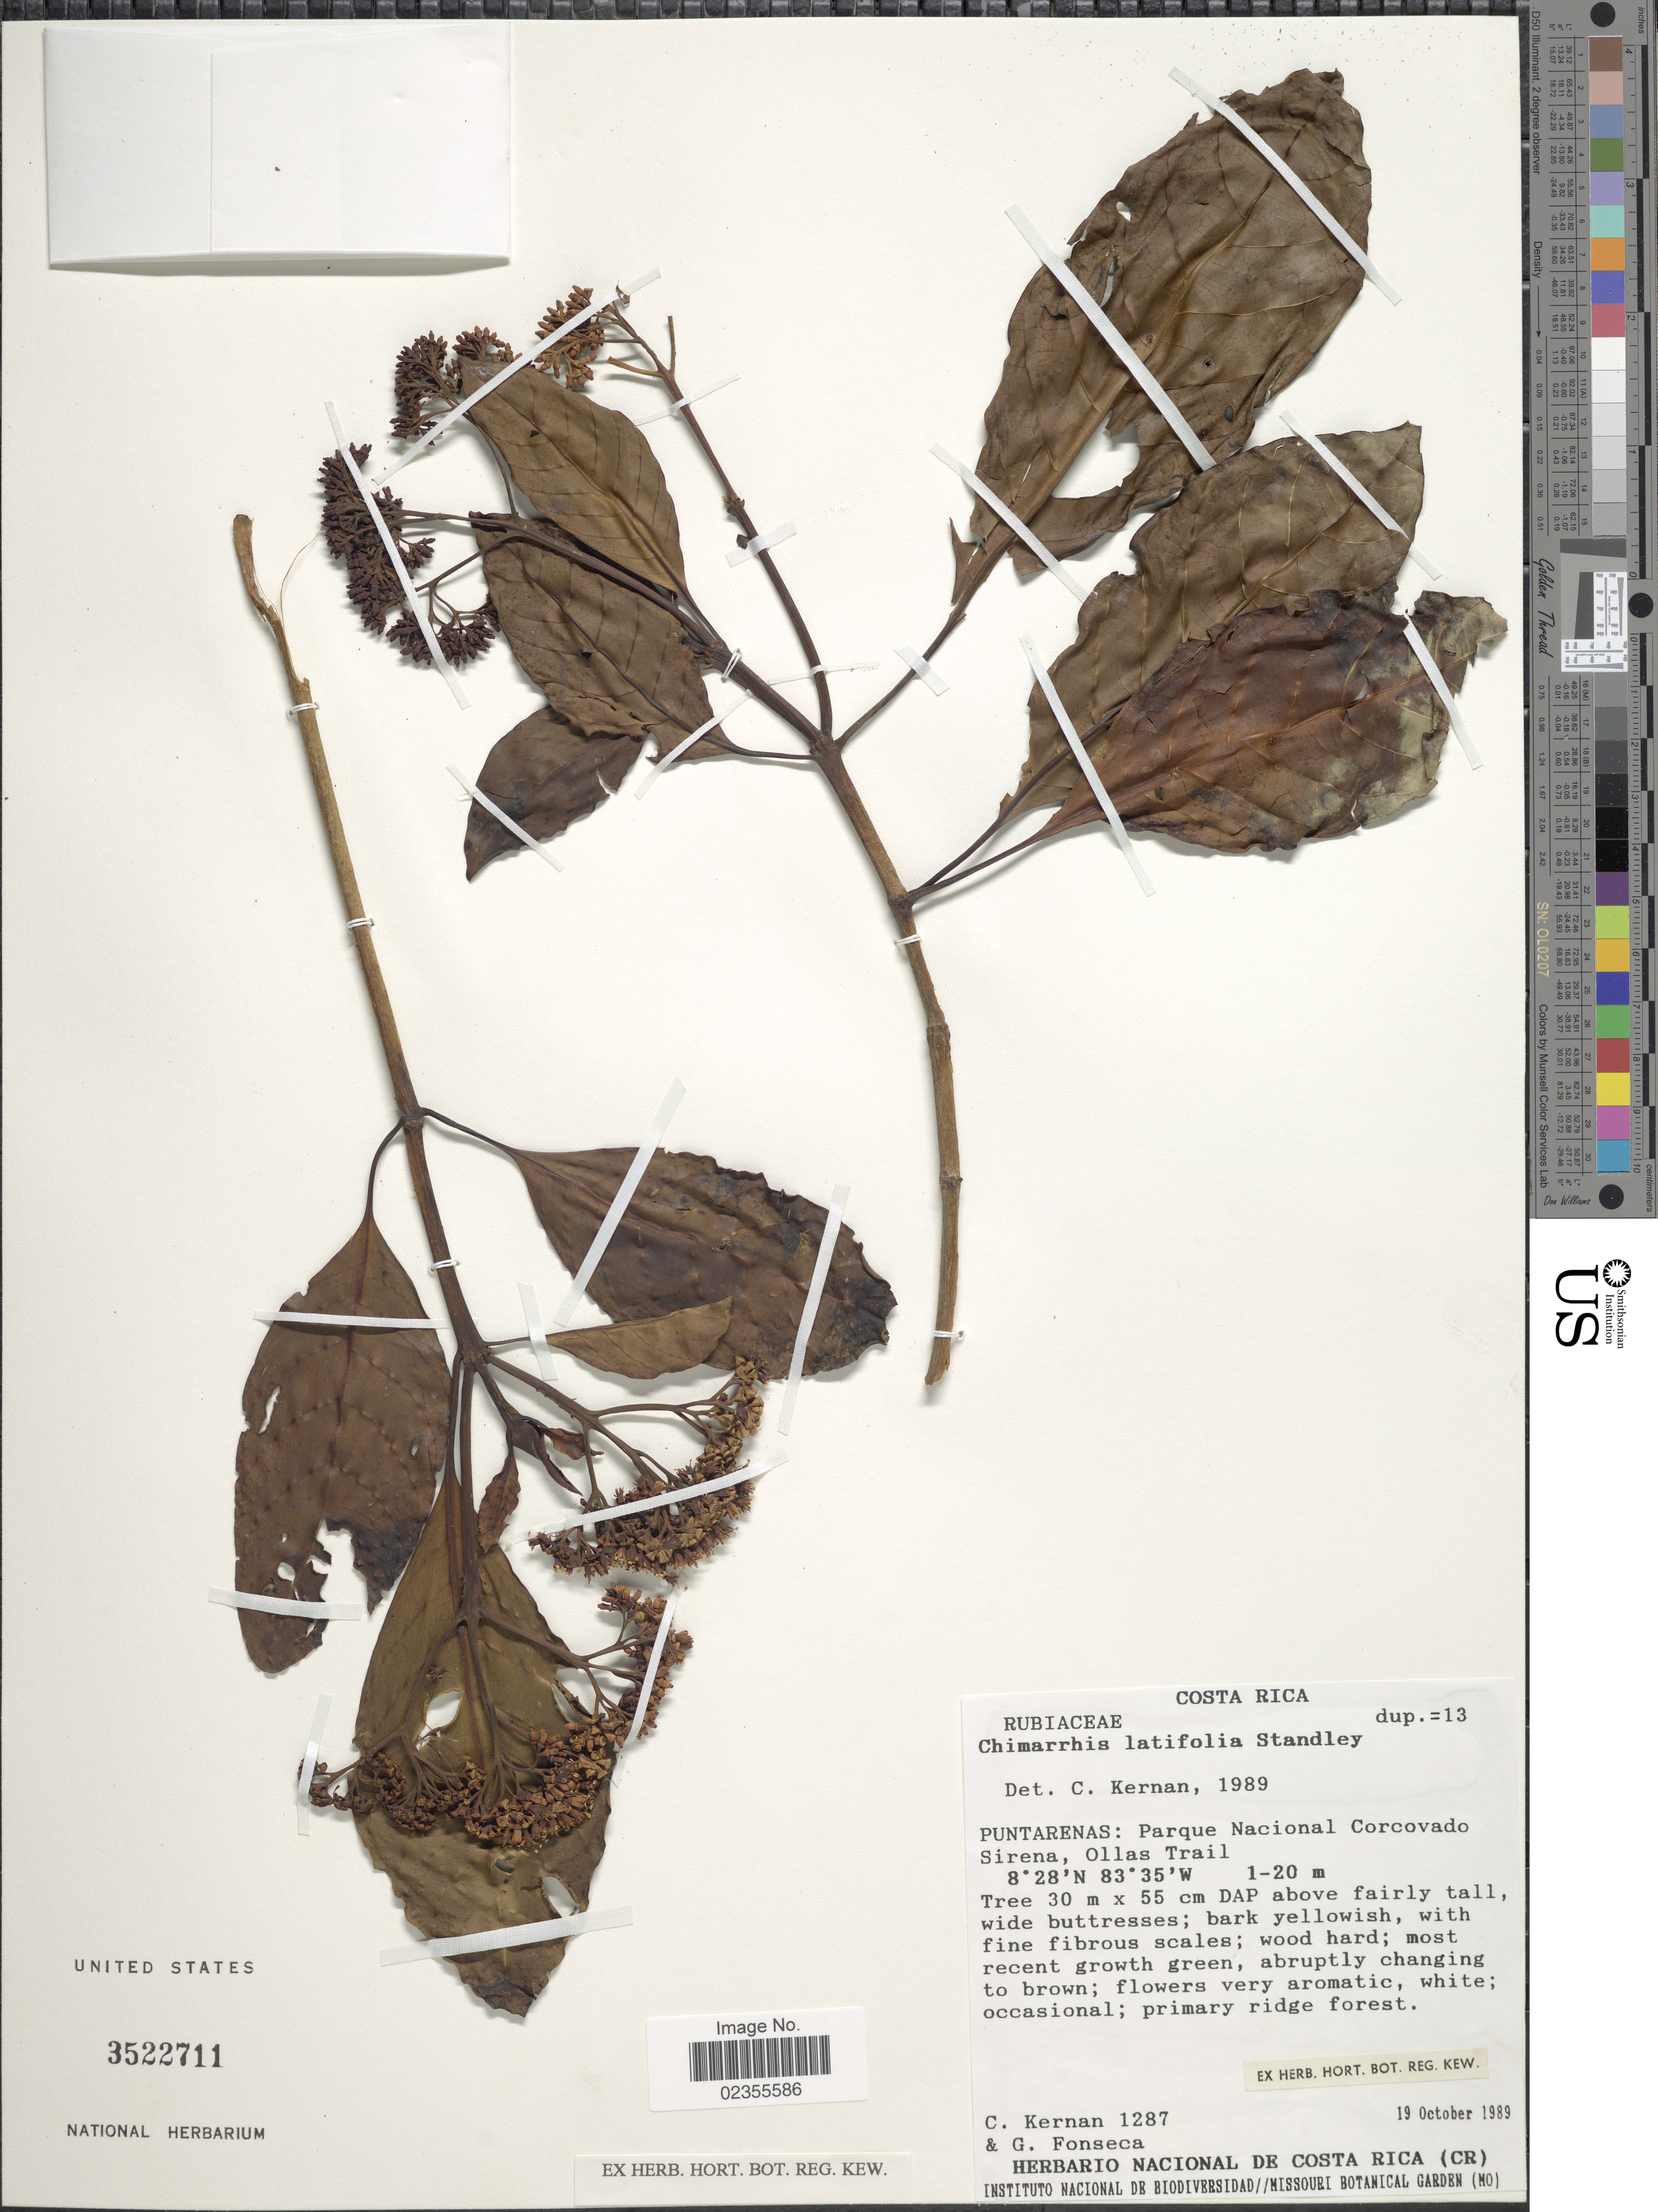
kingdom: Plantae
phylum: Tracheophyta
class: Magnoliopsida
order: Gentianales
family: Rubiaceae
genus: Chimarrhis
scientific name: Chimarrhis latifolia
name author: Standl.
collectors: C. Kernan & G. Fonseca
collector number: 1287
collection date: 1989-10-19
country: Costa Rica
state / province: Puntarenas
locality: Parque Nacional Corcovado Sirena, Ollas Trail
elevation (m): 1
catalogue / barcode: US 3522711